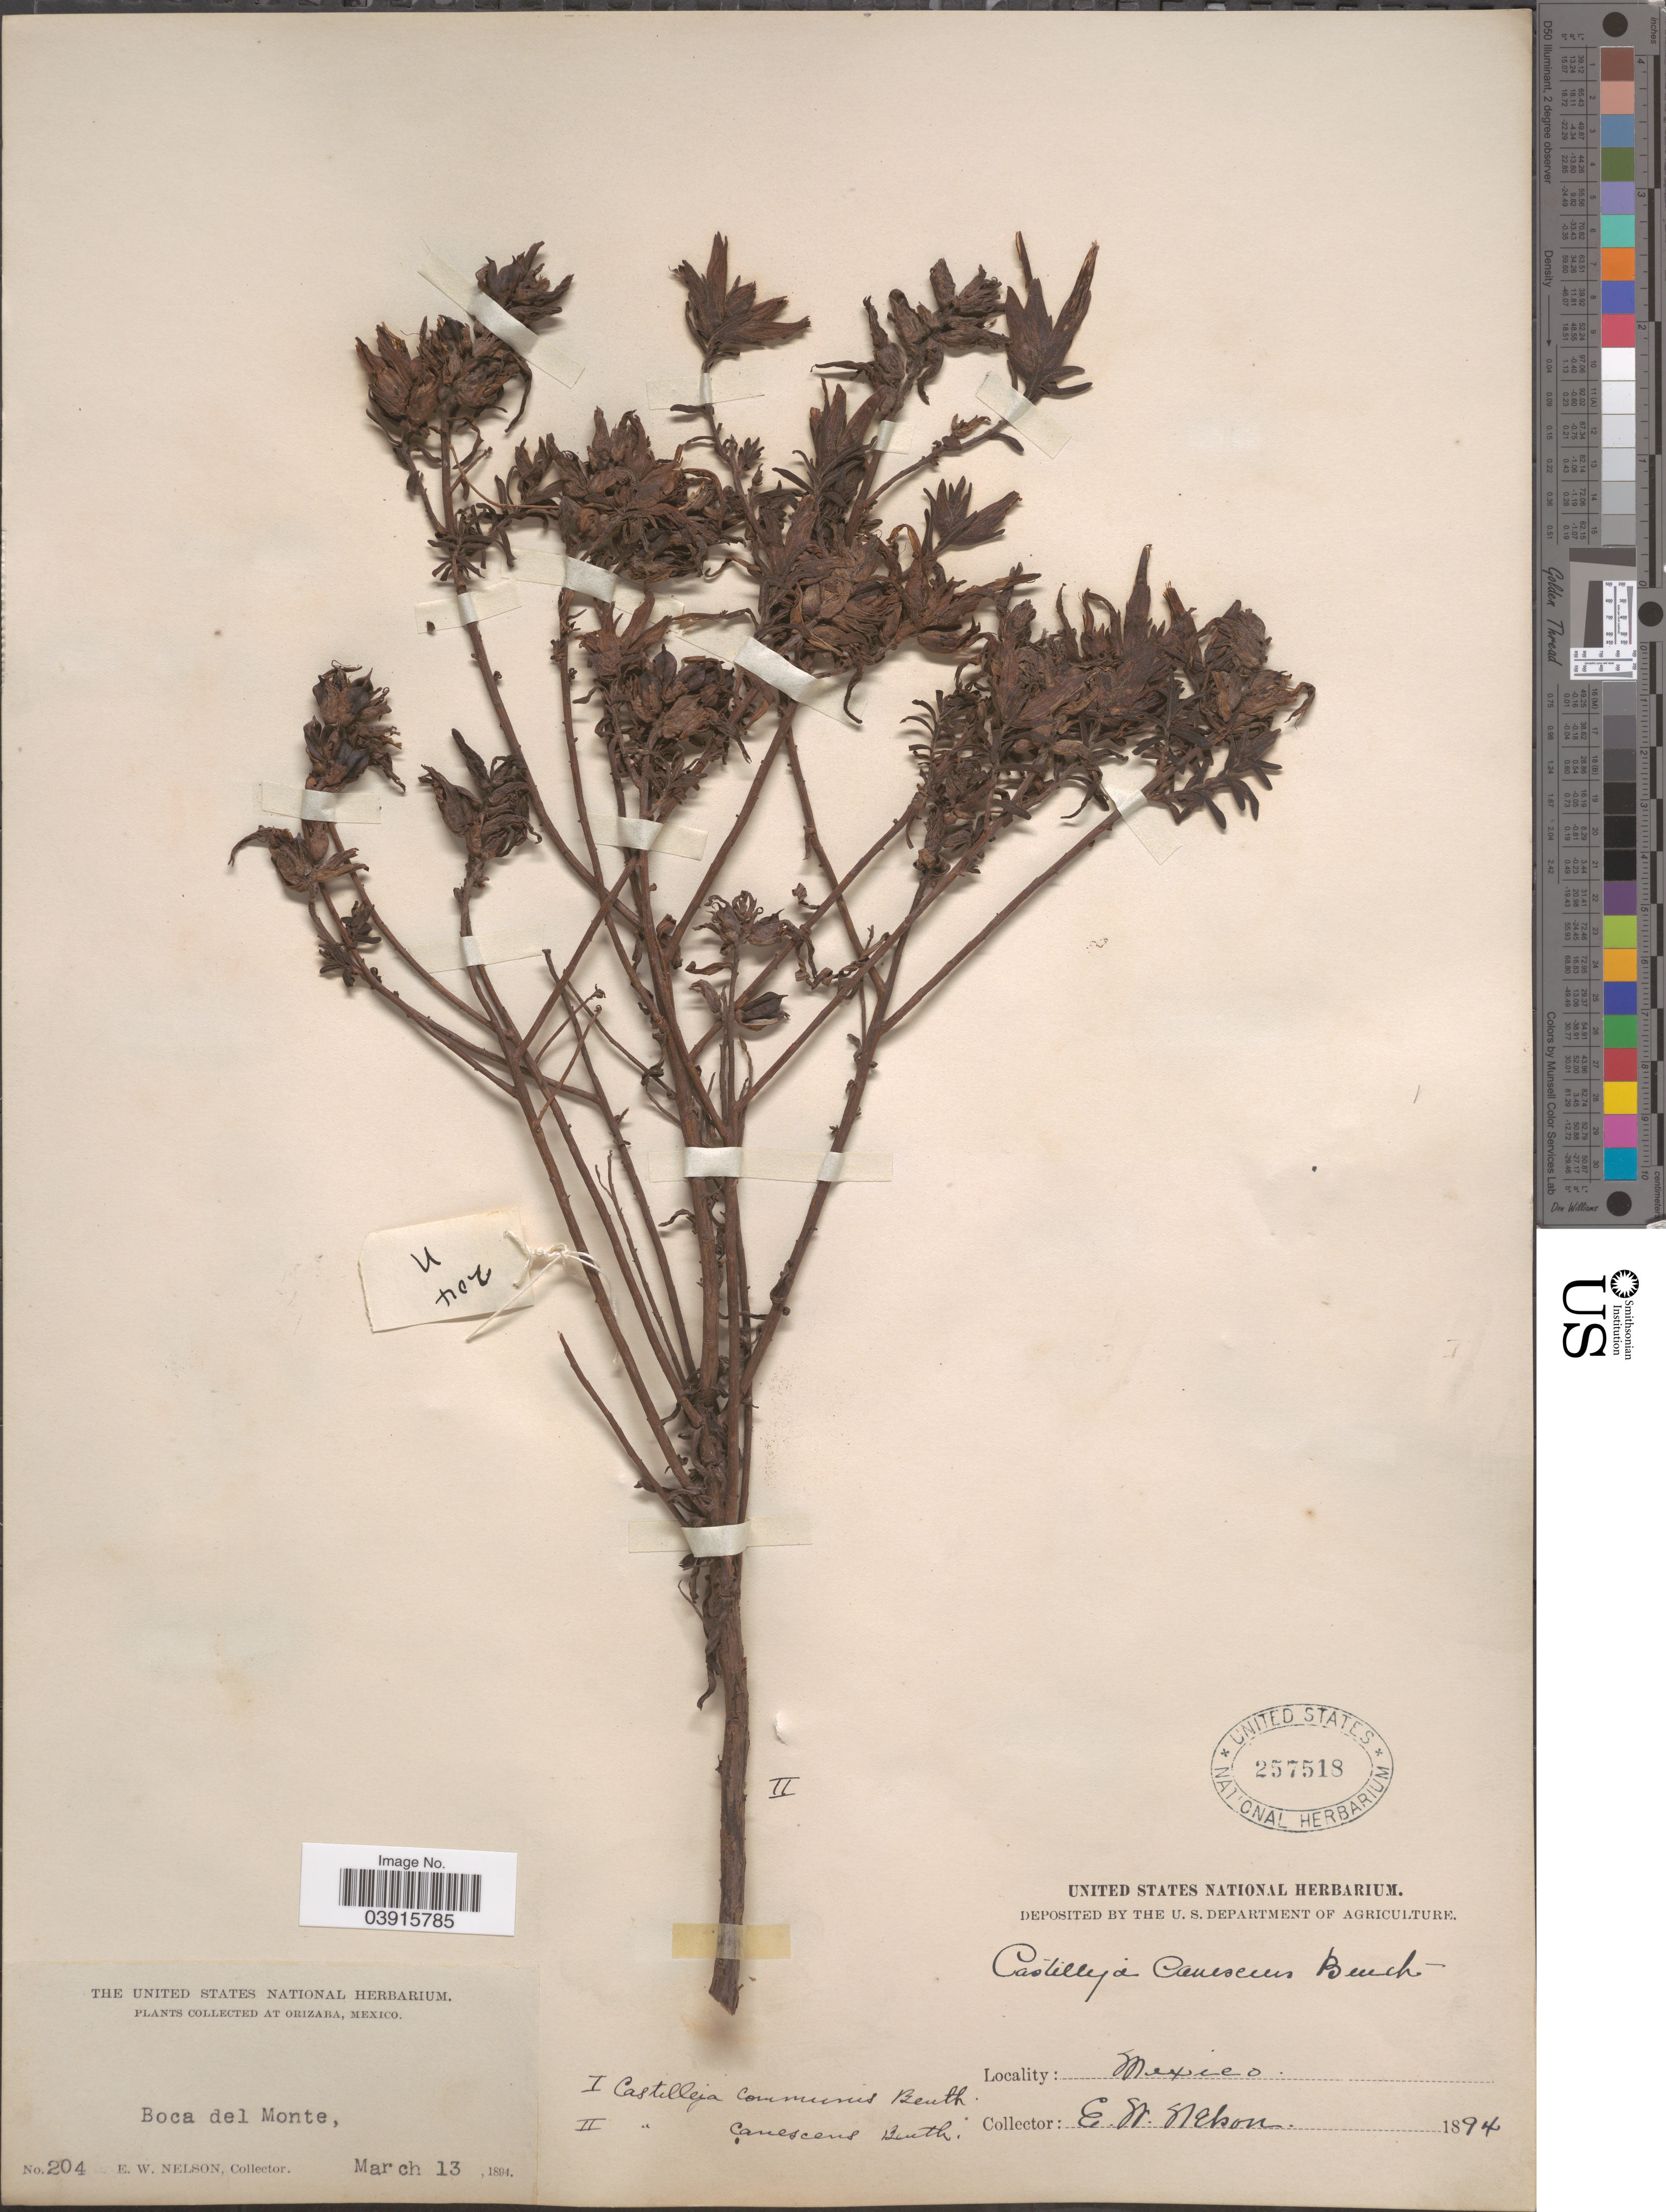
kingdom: Plantae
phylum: Tracheophyta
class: Magnoliopsida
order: Lamiales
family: Orobanchaceae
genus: Castilleja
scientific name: Castilleja tenuiflora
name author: Benth.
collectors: E. W. Nelson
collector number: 204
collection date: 1894-03-13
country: Mexico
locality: At Orizaba. Boca del Monte.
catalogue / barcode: US 257518